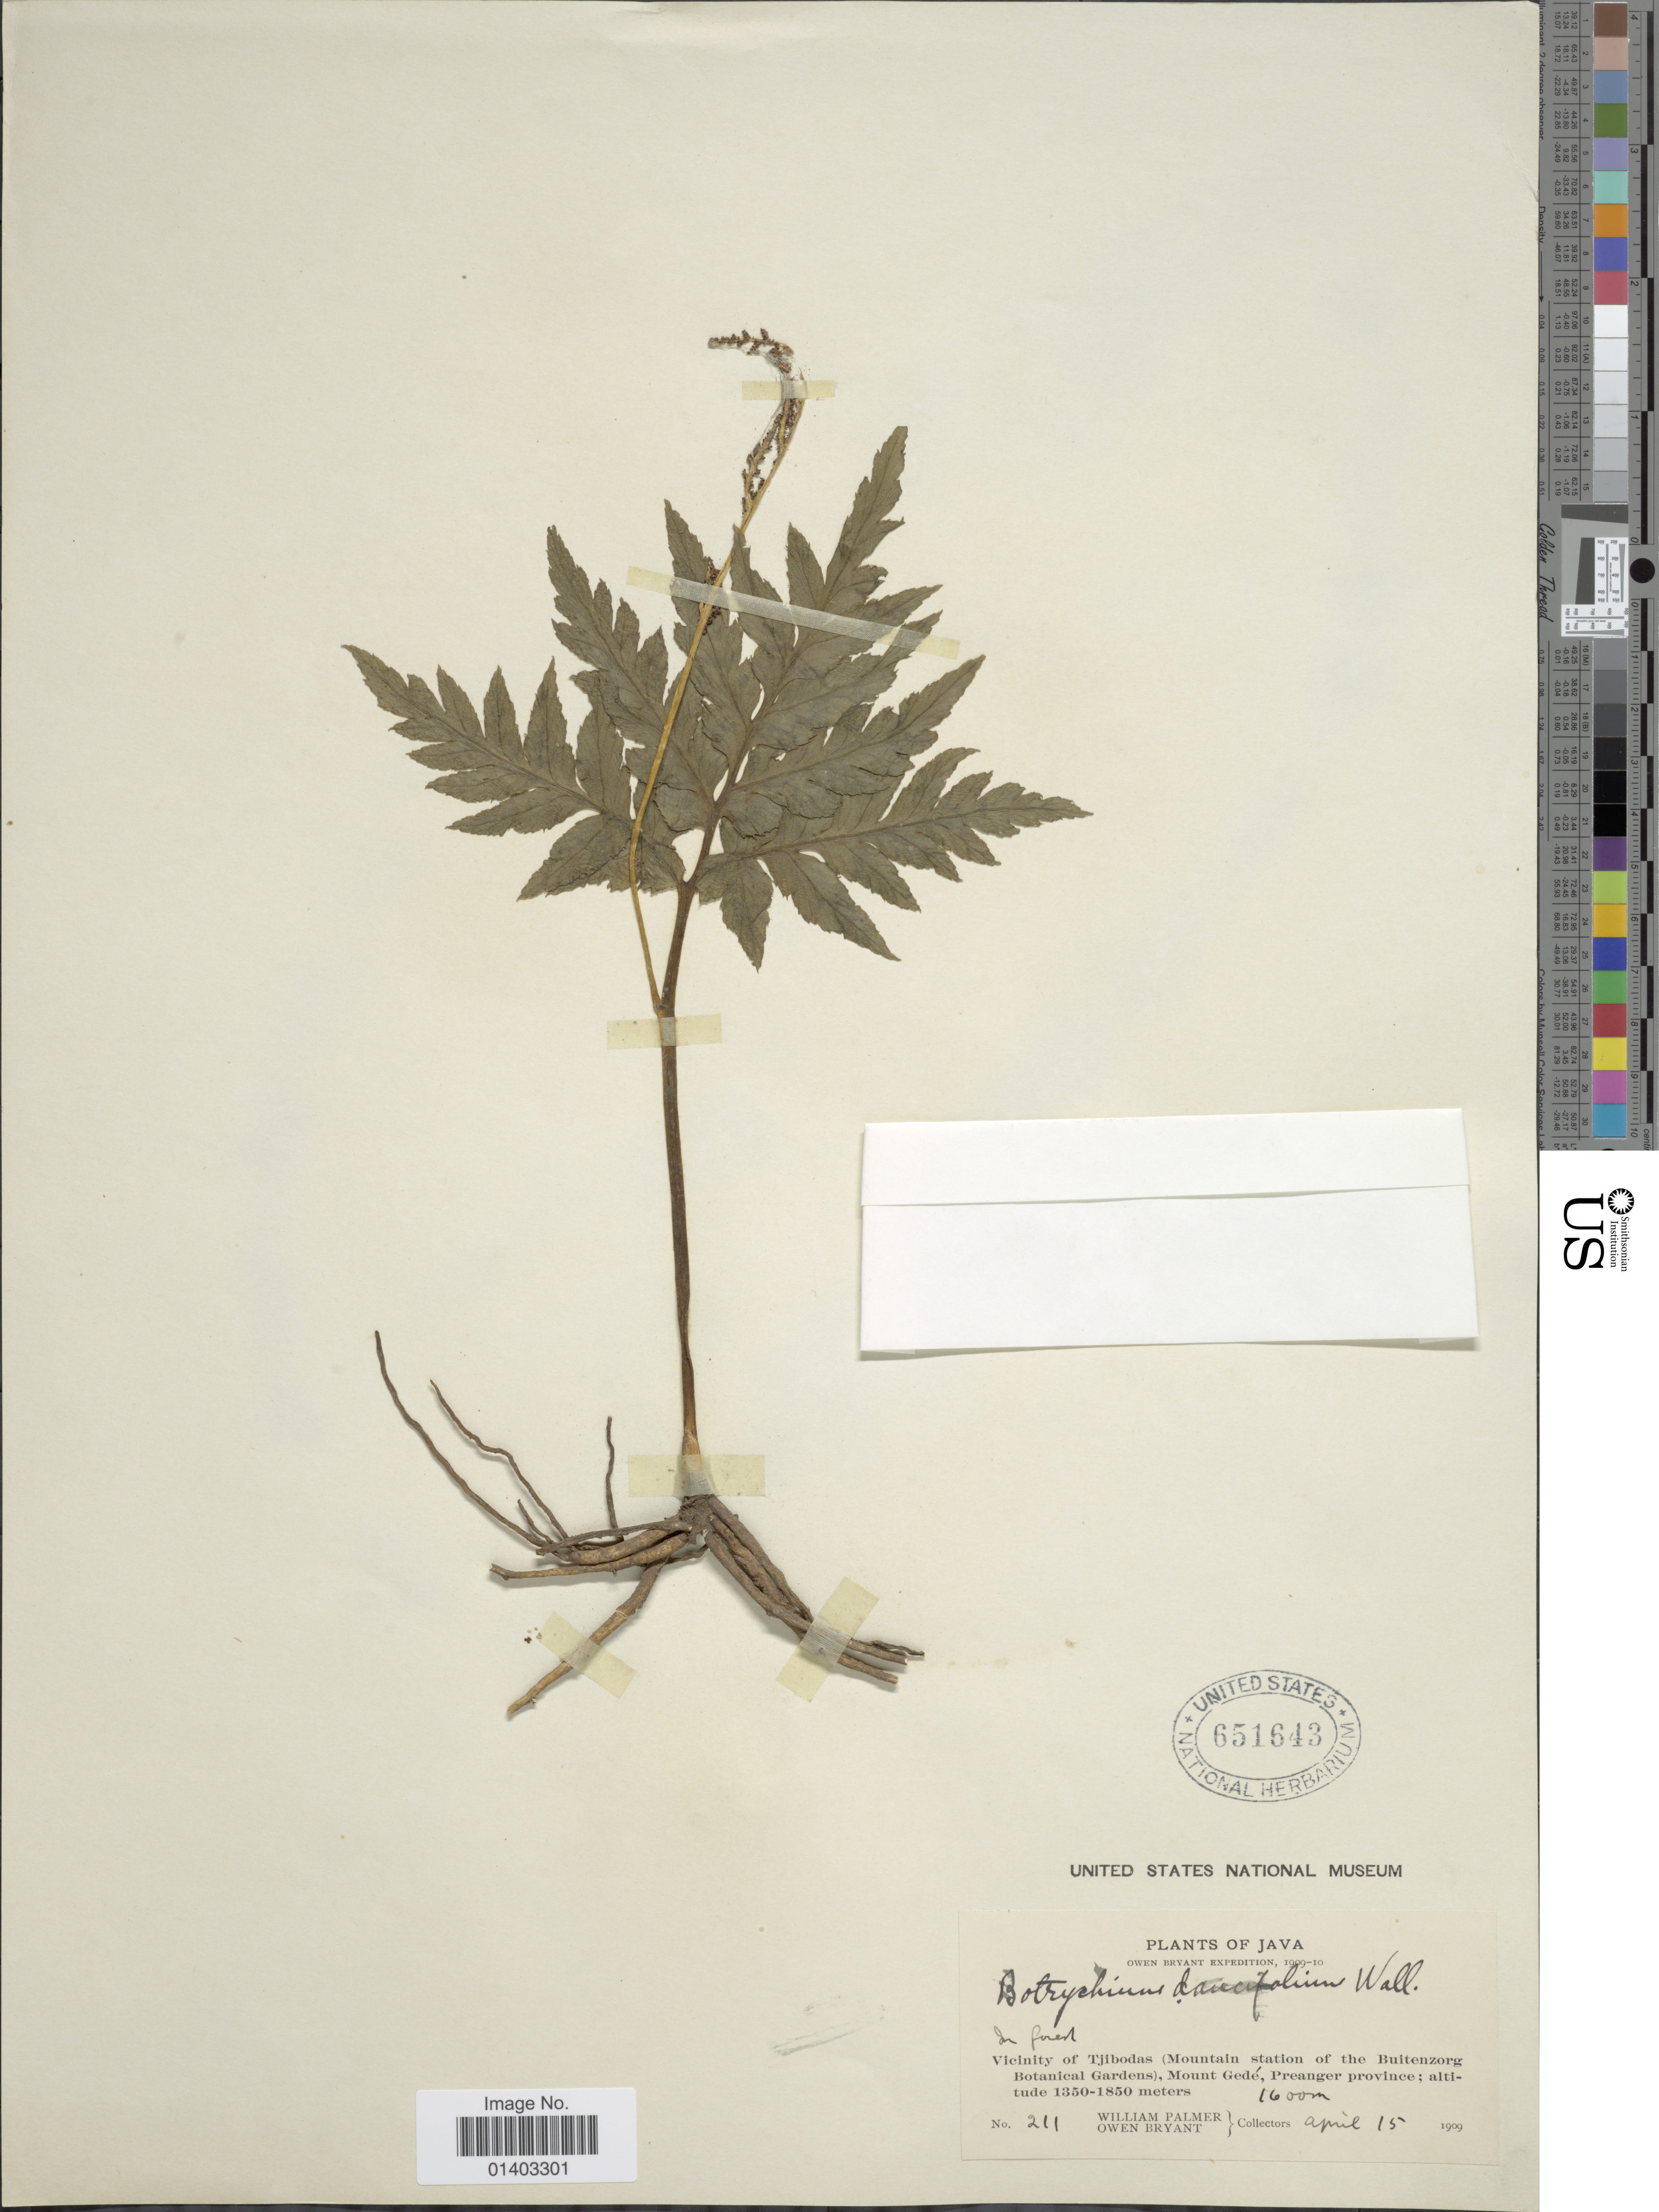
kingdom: Plantae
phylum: Tracheophyta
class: Polypodiopsida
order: Ophioglossales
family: Ophioglossaceae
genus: Botrychium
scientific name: Botrychium daucifolium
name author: (Wall.) Hook. & Grev.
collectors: W. Palmer & O. Bryant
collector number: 211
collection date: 1909-04-15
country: Indonesia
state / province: Java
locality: Vicinity of Tjibodas (Mountain station of the Buitenzorg Botanical Gardens), Mount Gedé, Preanger province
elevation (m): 1350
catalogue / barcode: US 651643